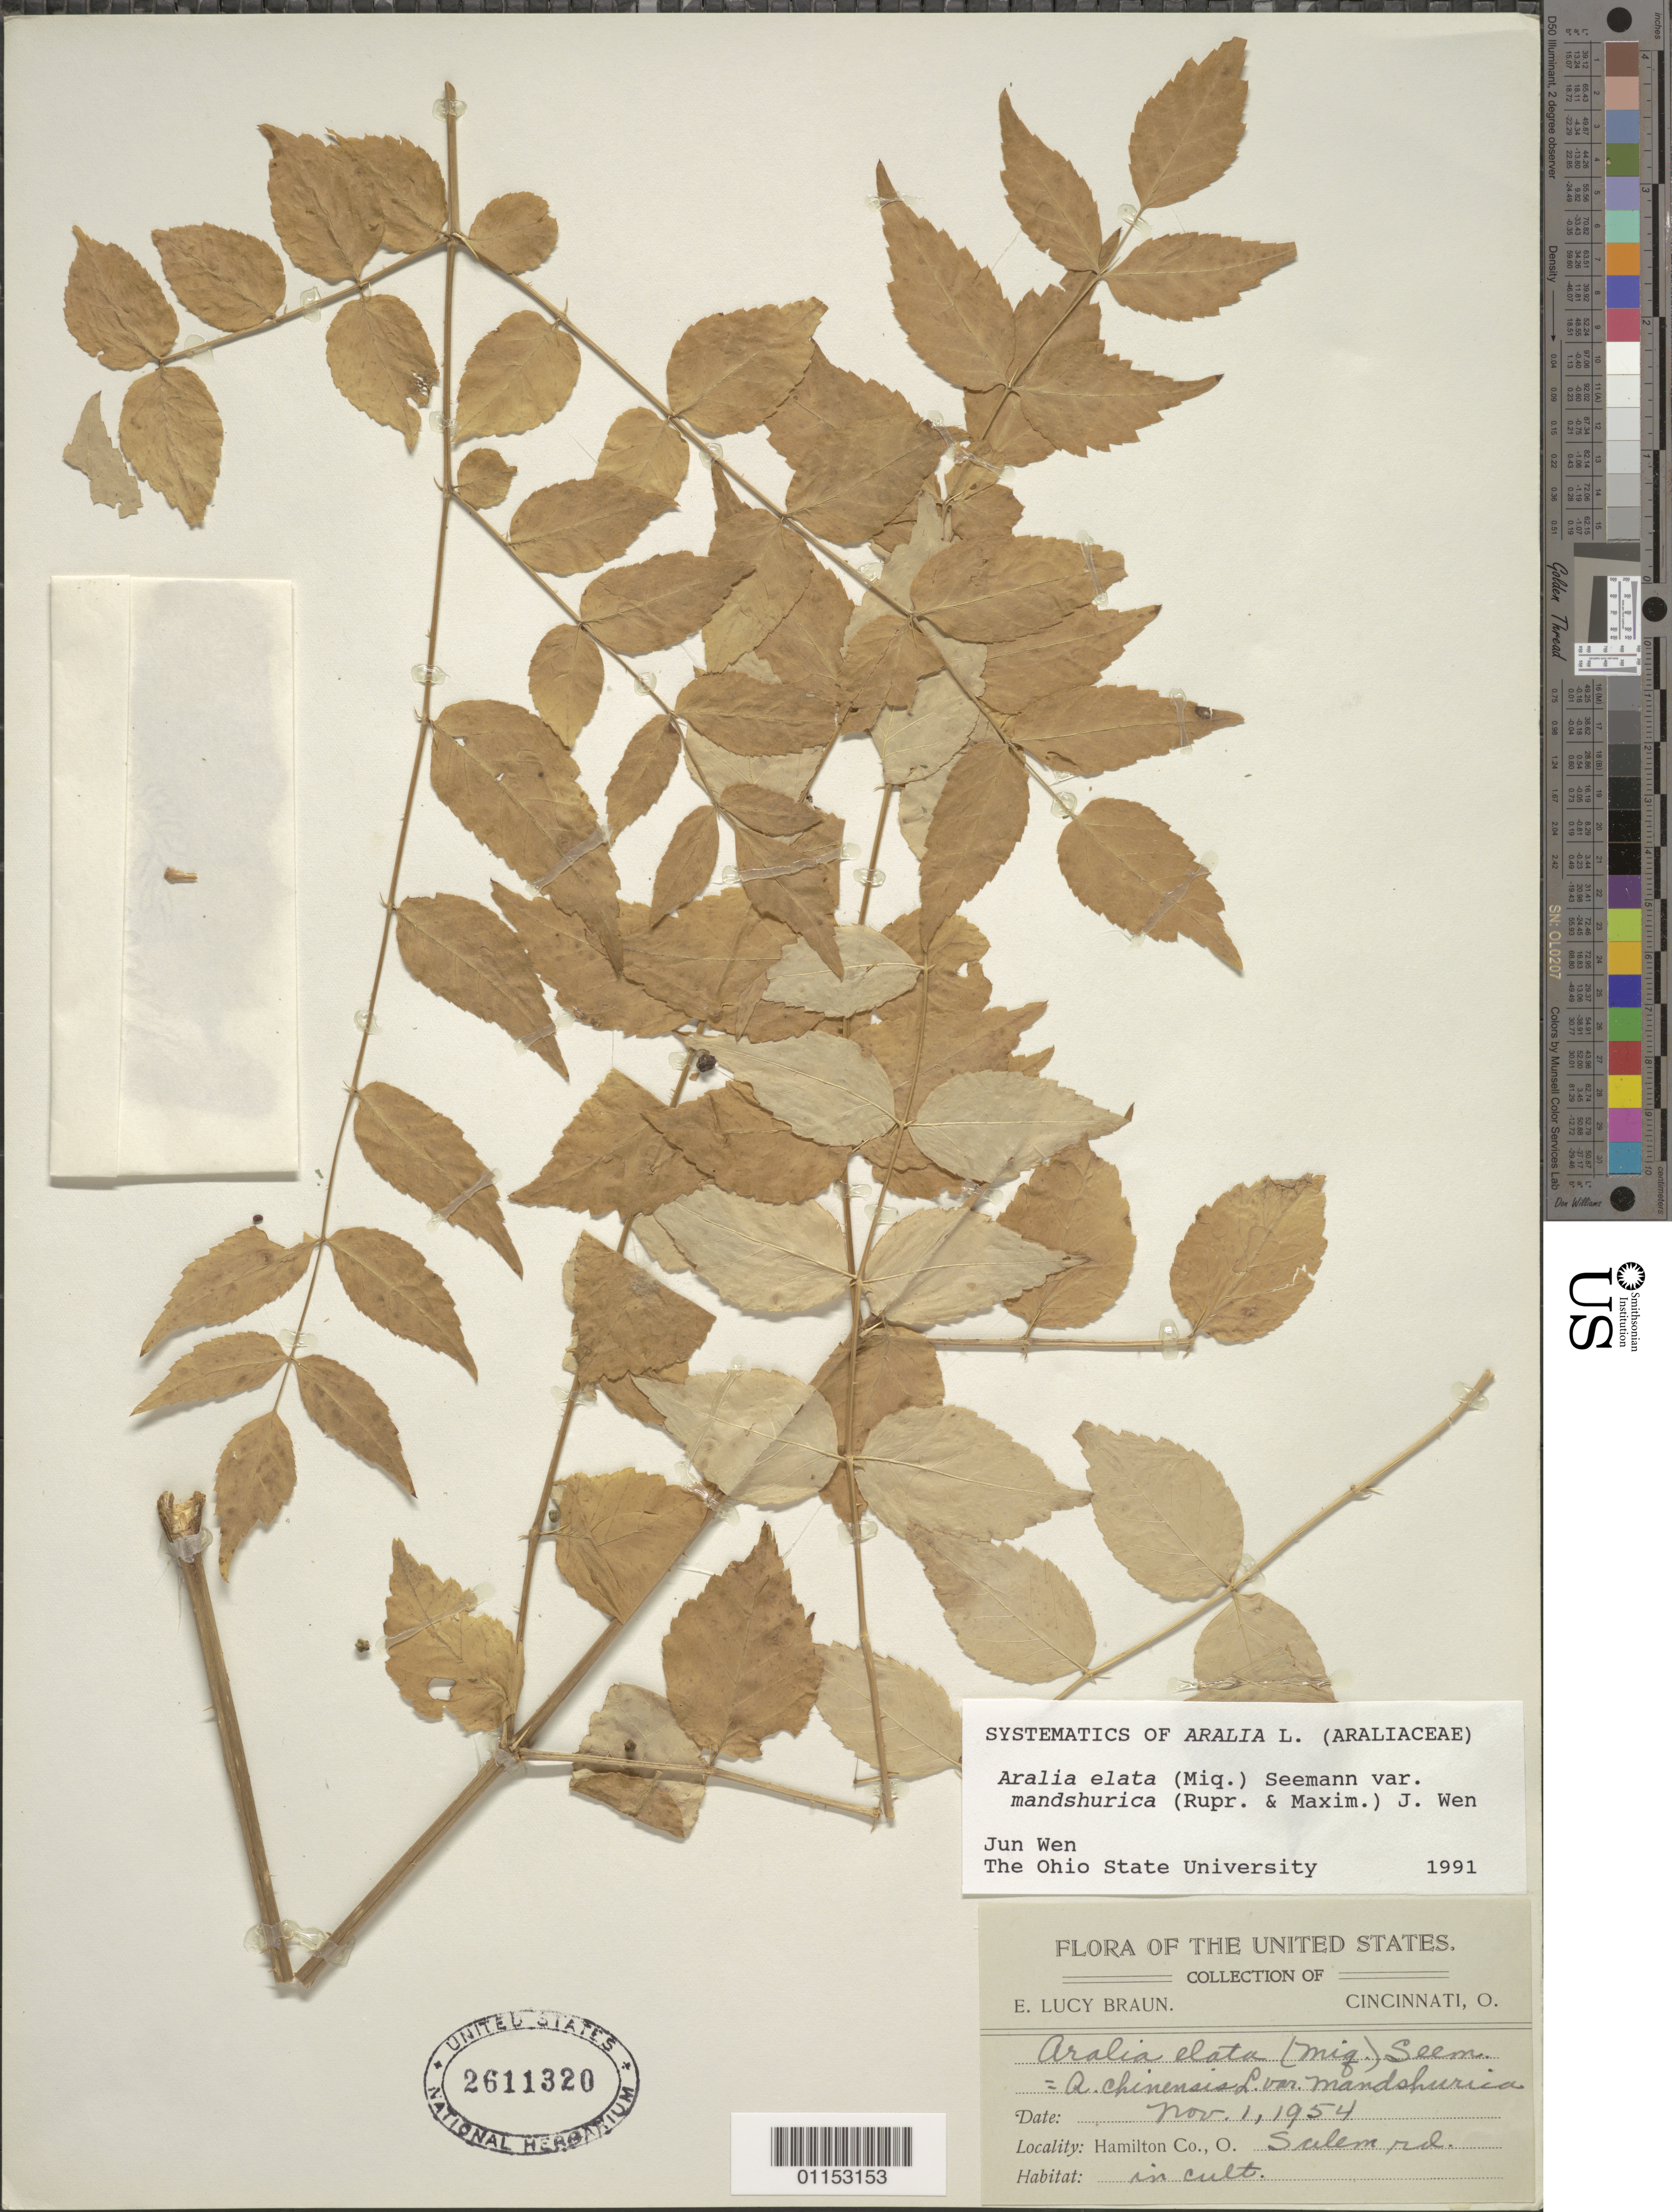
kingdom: Plantae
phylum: Tracheophyta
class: Magnoliopsida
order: Apiales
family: Araliaceae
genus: Aralia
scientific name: Aralia elata var. mandshurica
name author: (Rupr. & Maxim.) J. Wen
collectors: E. L. Braun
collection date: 1954-11-01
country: United States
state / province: Ohio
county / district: Hamilton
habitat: In cult.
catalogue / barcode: US 2611320